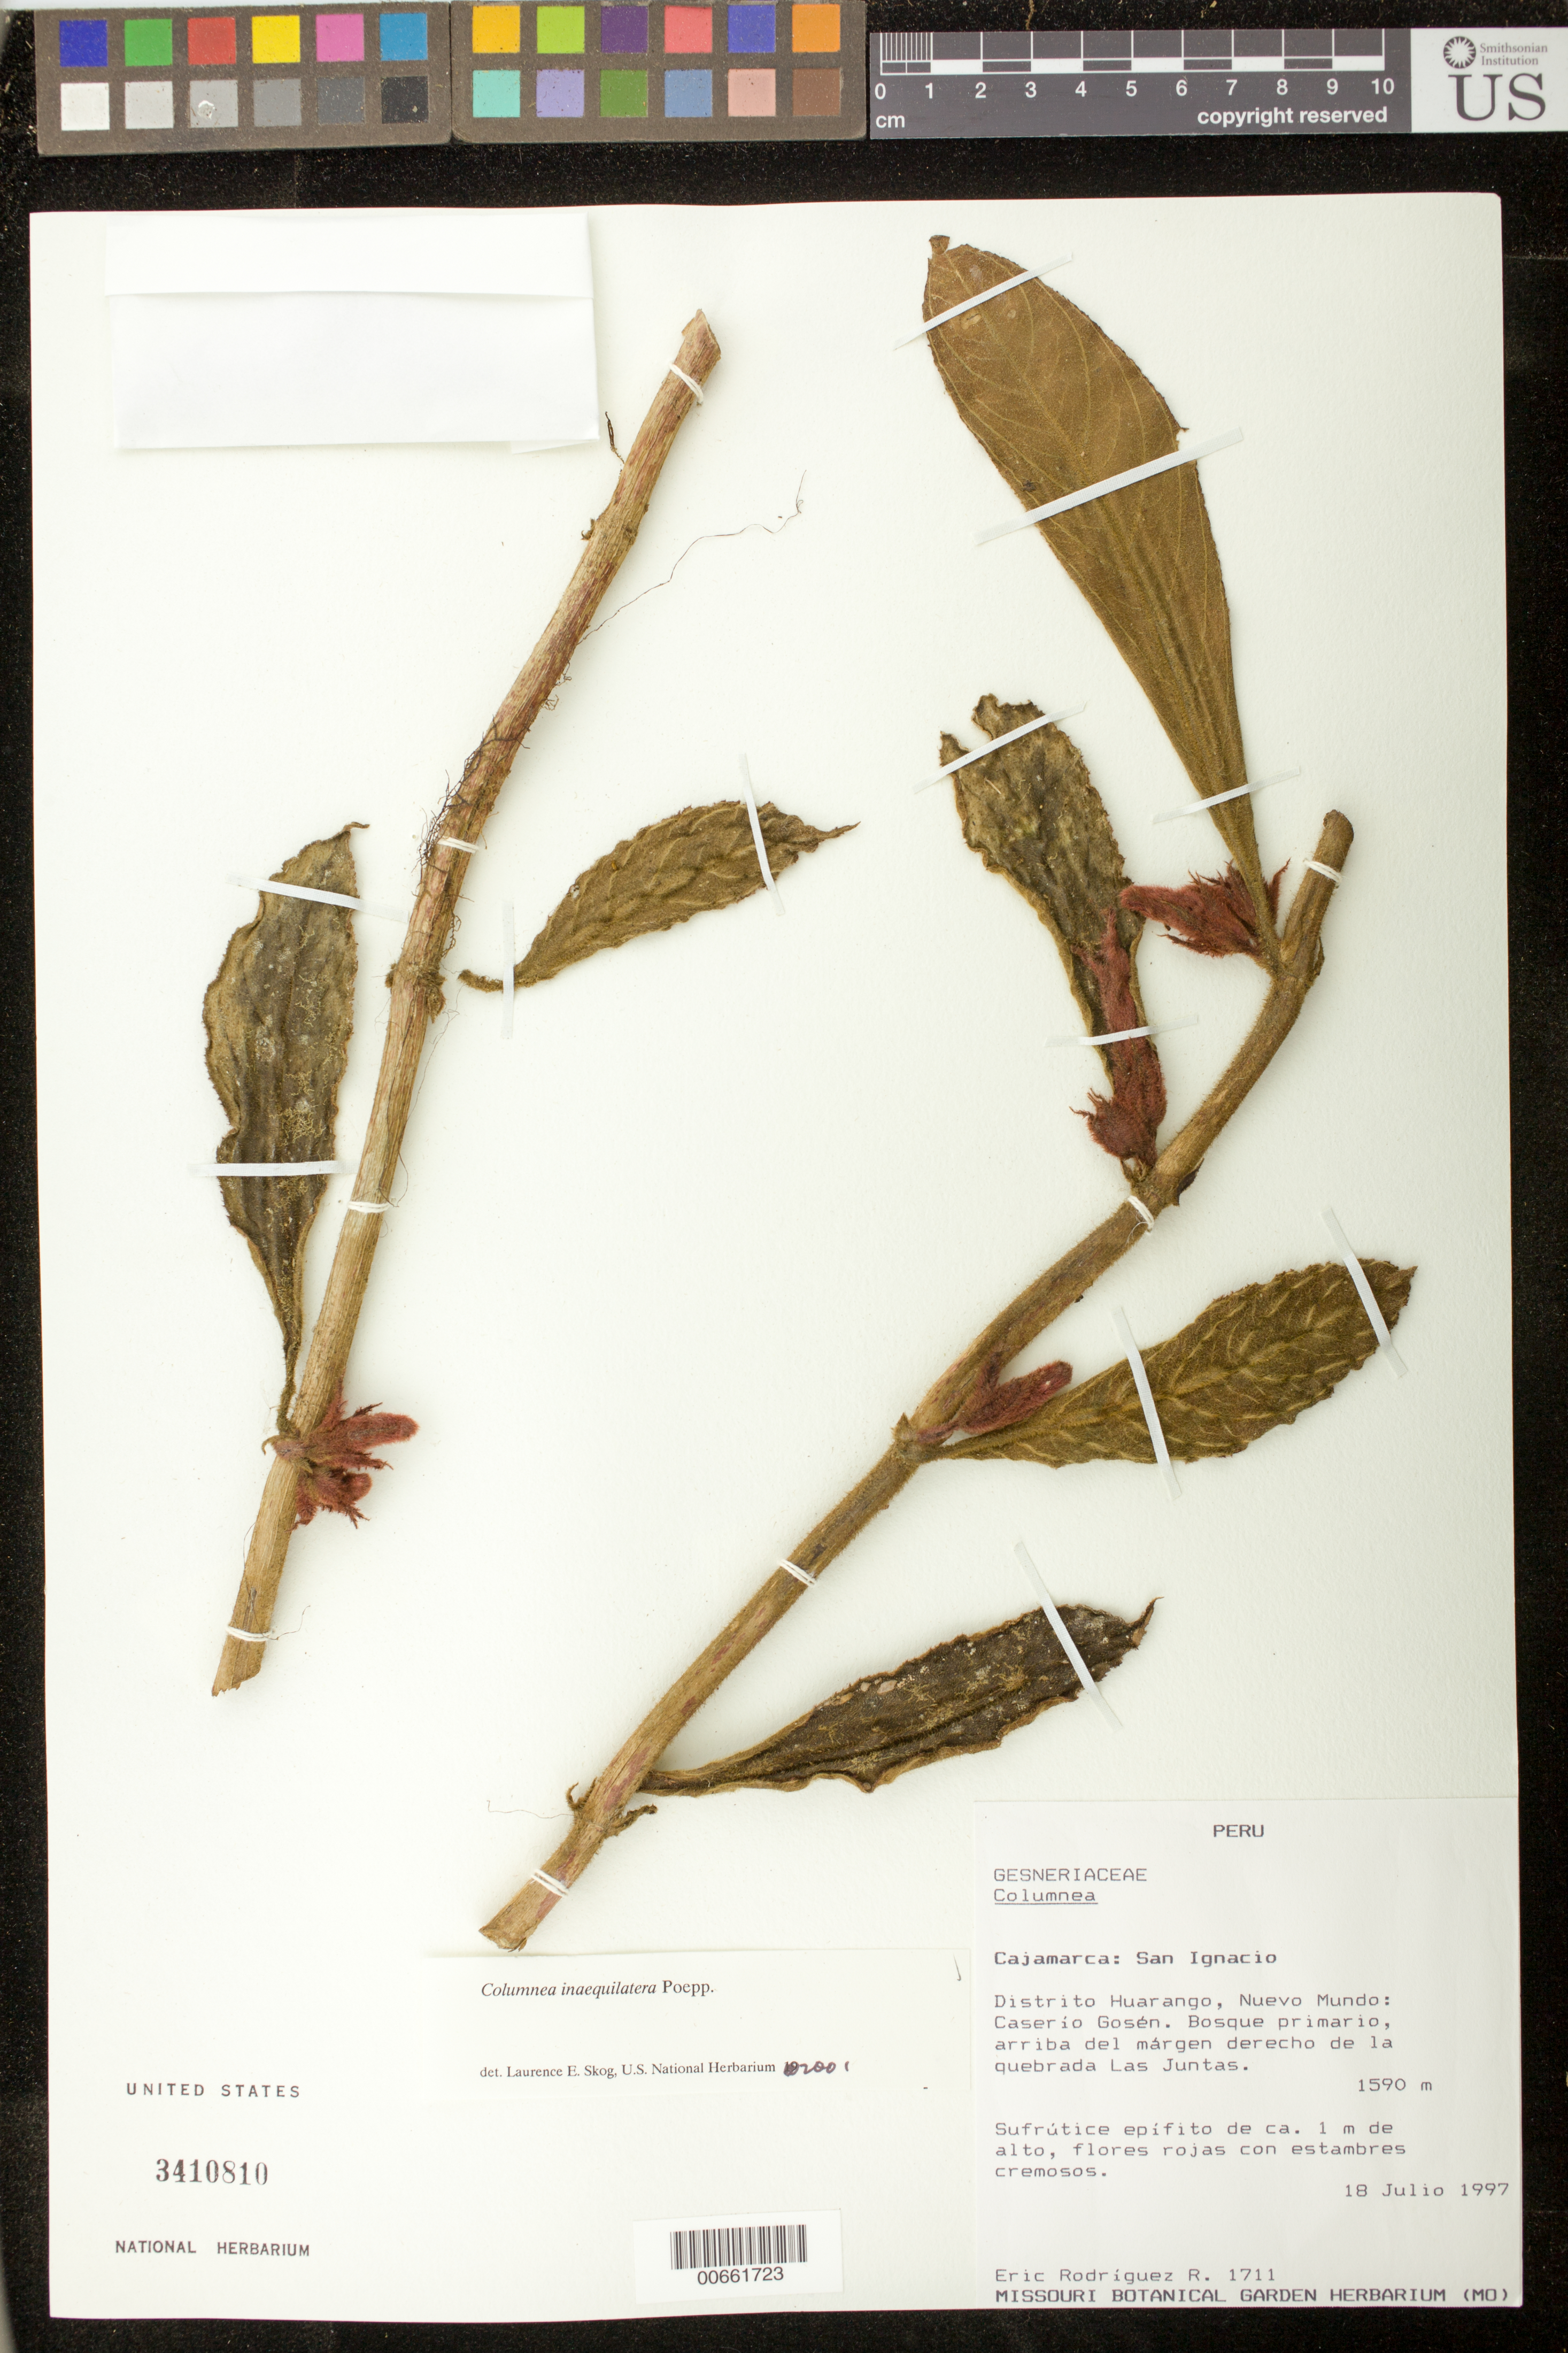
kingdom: Plantae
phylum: Tracheophyta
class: Magnoliopsida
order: Lamiales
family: Gesneriaceae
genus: Columnea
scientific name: Columnea inaequilatera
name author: Poepp.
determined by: Skog, Laurence E.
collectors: E. Rodriguez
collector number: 1711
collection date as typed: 18 Jul 1997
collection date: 1997-07-18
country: Peru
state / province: Cajamarca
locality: San Ignacio, Distrito Huarango, Nuevo Mundo: Caserío Gosén, arriba del margen derecho de la quebrada Las Juntas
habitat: Bosque primario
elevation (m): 1590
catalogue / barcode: US 3410810